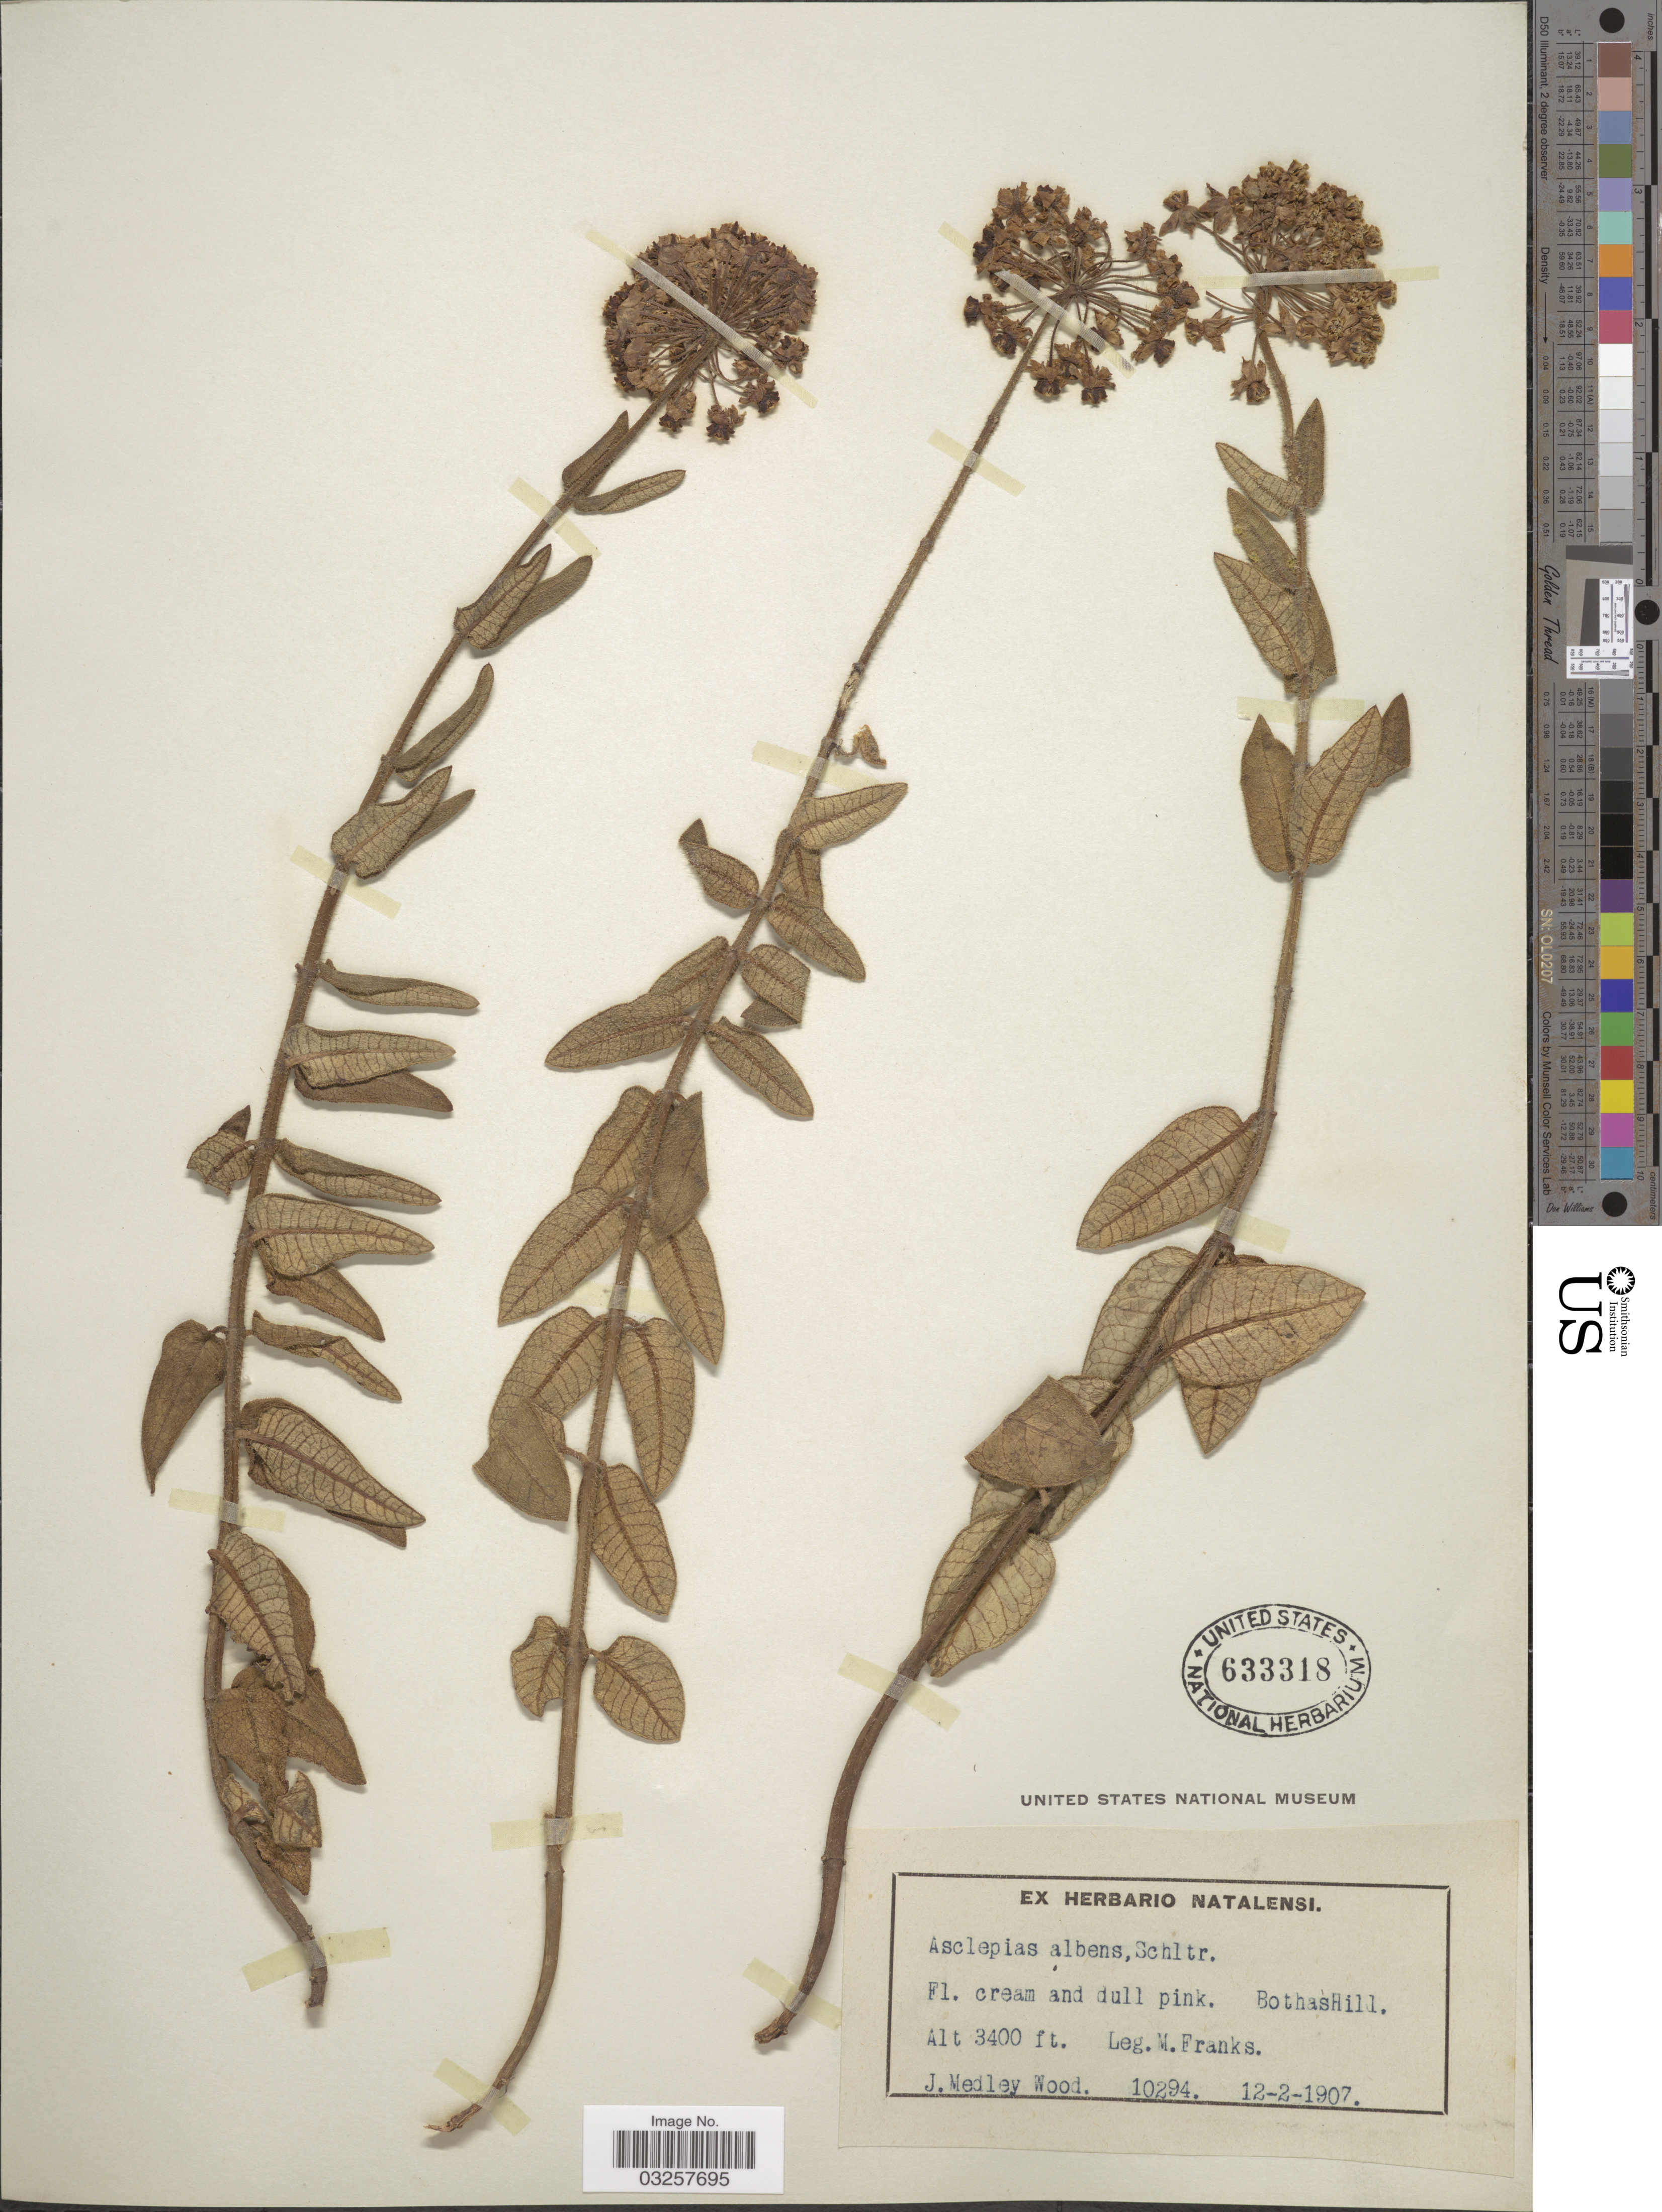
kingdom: Plantae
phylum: Tracheophyta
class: Magnoliopsida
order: Gentianales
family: Apocynaceae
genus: Asclepias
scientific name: Asclepias albens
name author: (E. Mey.) Schltr.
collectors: M. Franks & J. M. Wood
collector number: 10294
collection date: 1907-02-12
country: South Africa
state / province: KwaZulu-Natal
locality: BothasHill.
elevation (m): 1036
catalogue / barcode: US 633318